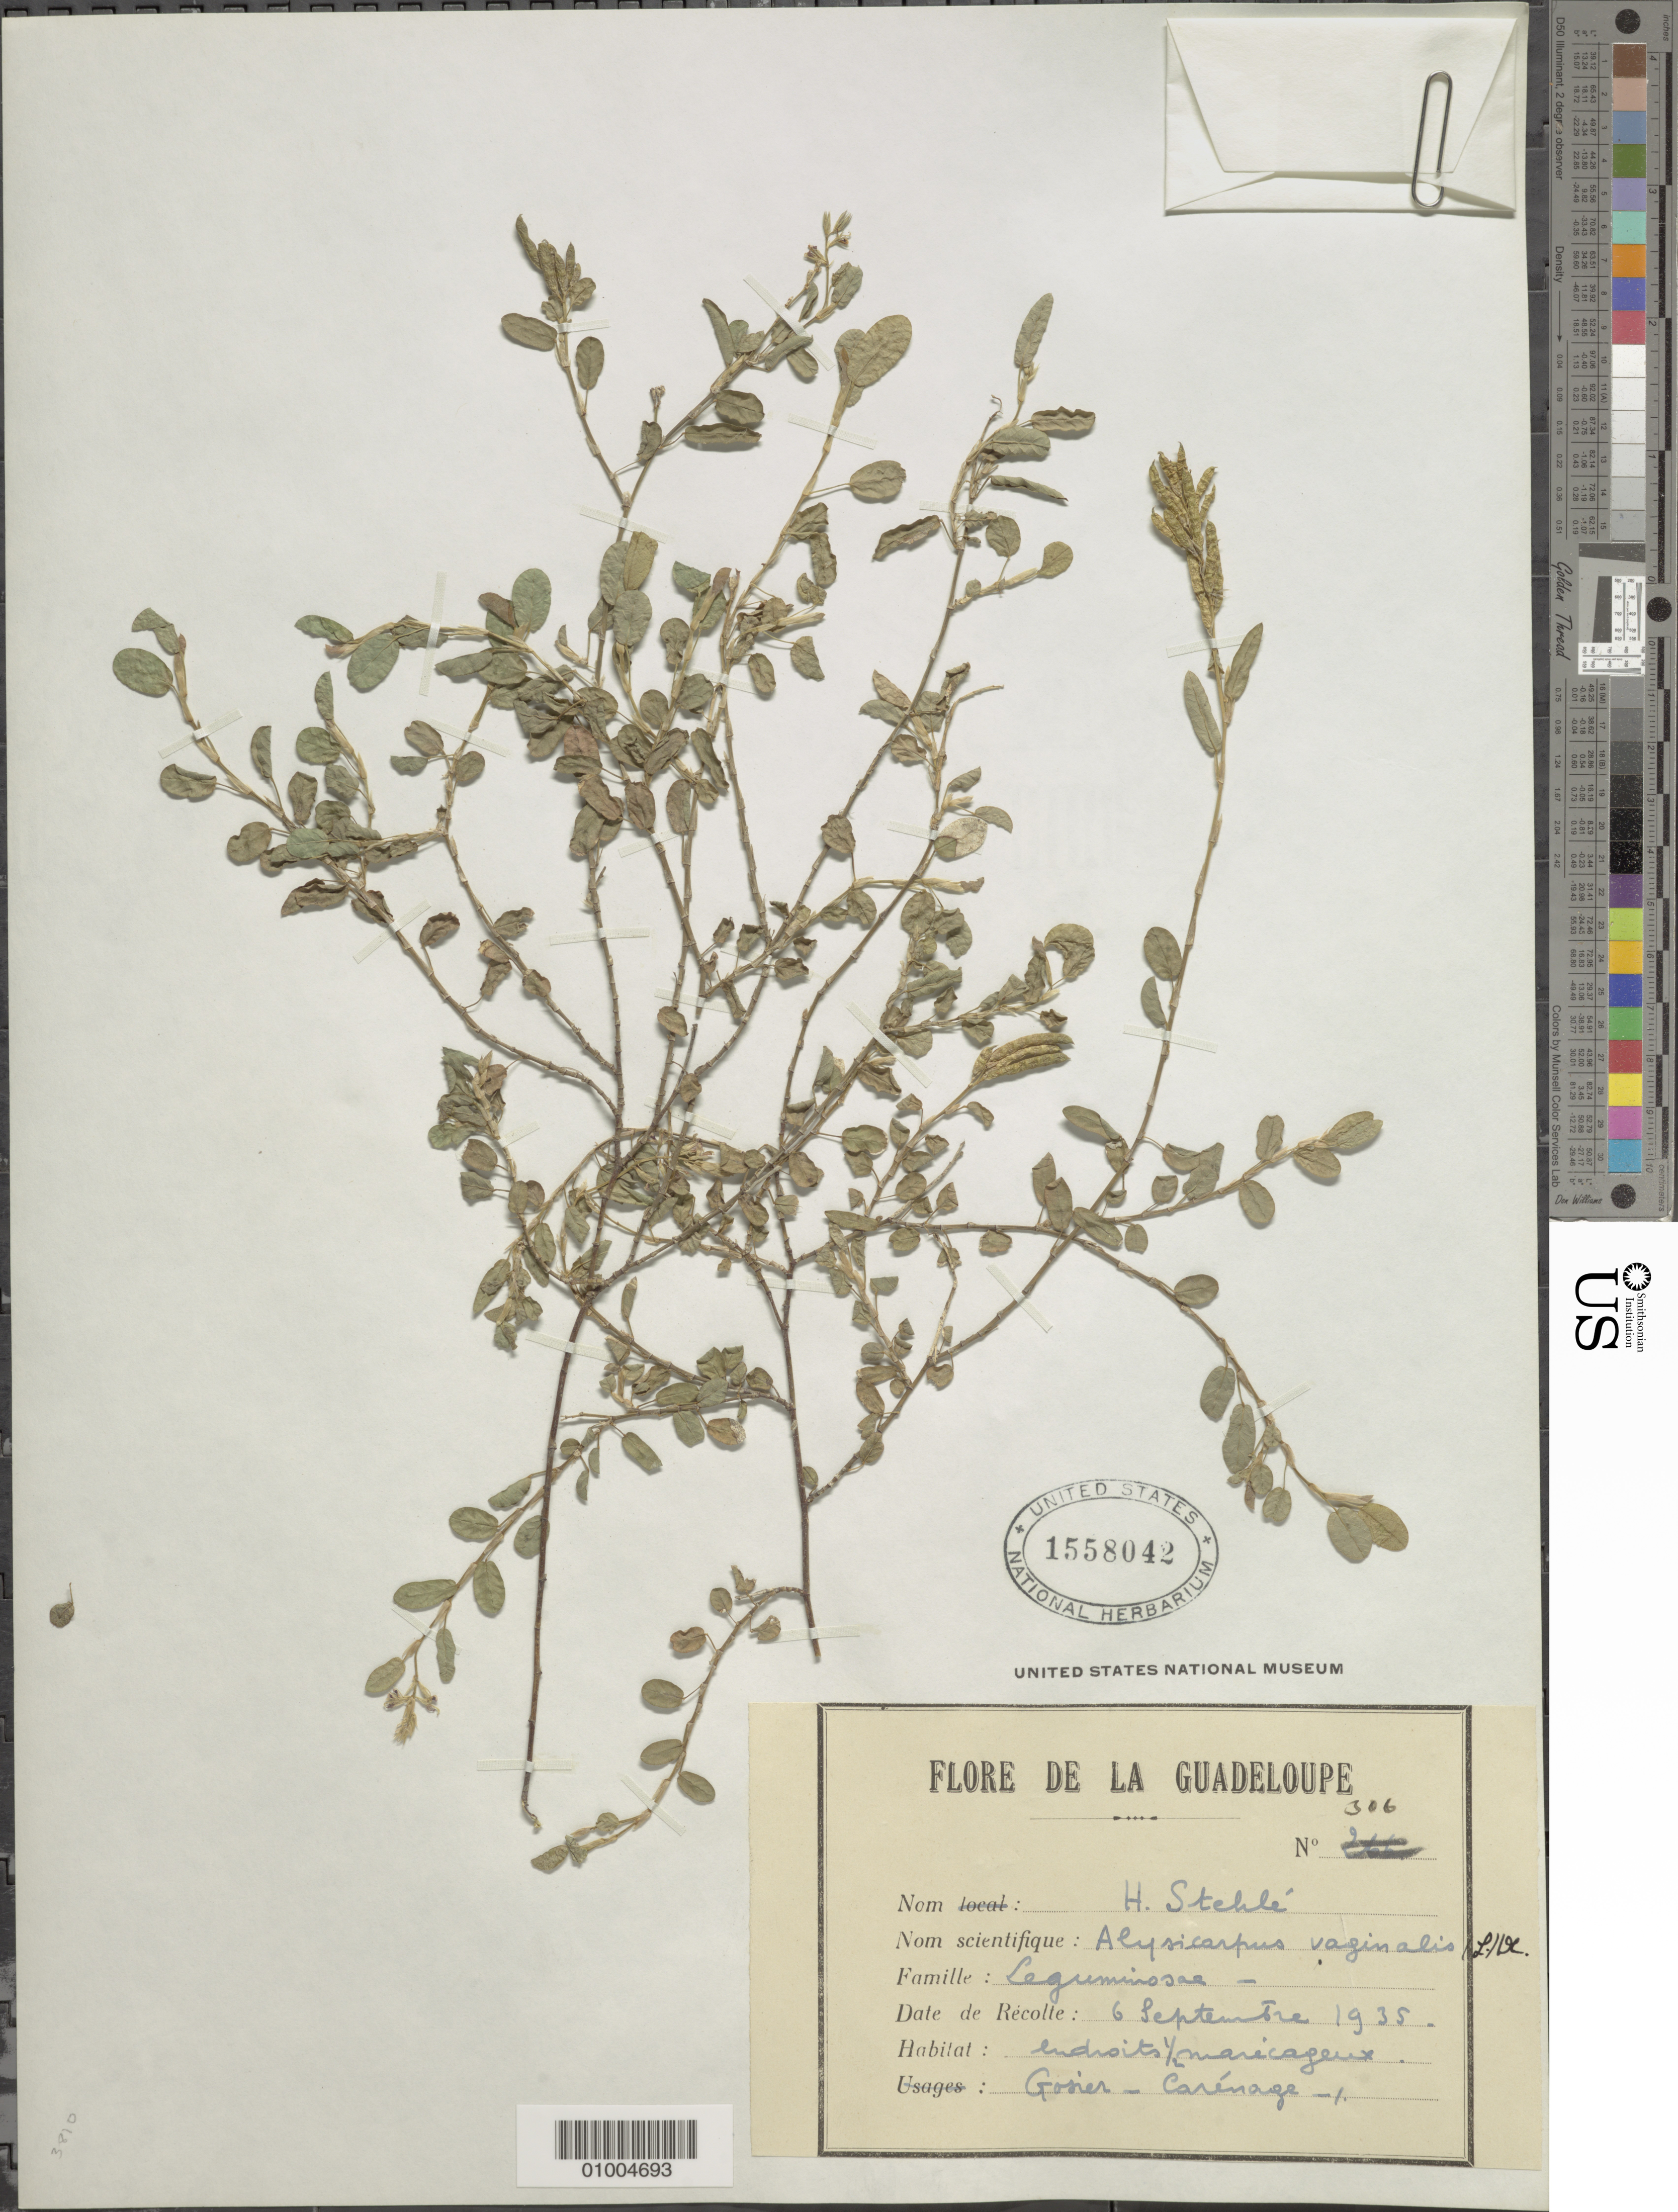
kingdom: Plantae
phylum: Tracheophyta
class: Magnoliopsida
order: Fabales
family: Fabaceae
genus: Alysicarpus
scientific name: Alysicarpus vaginalis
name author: (L.) DC.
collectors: H. Stehlé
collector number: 306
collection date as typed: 06 Sep 1935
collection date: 1935-09-06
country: Guadeloupe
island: Basse Terre [Guadeloupe]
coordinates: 0 N, 0 E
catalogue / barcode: US 1558042